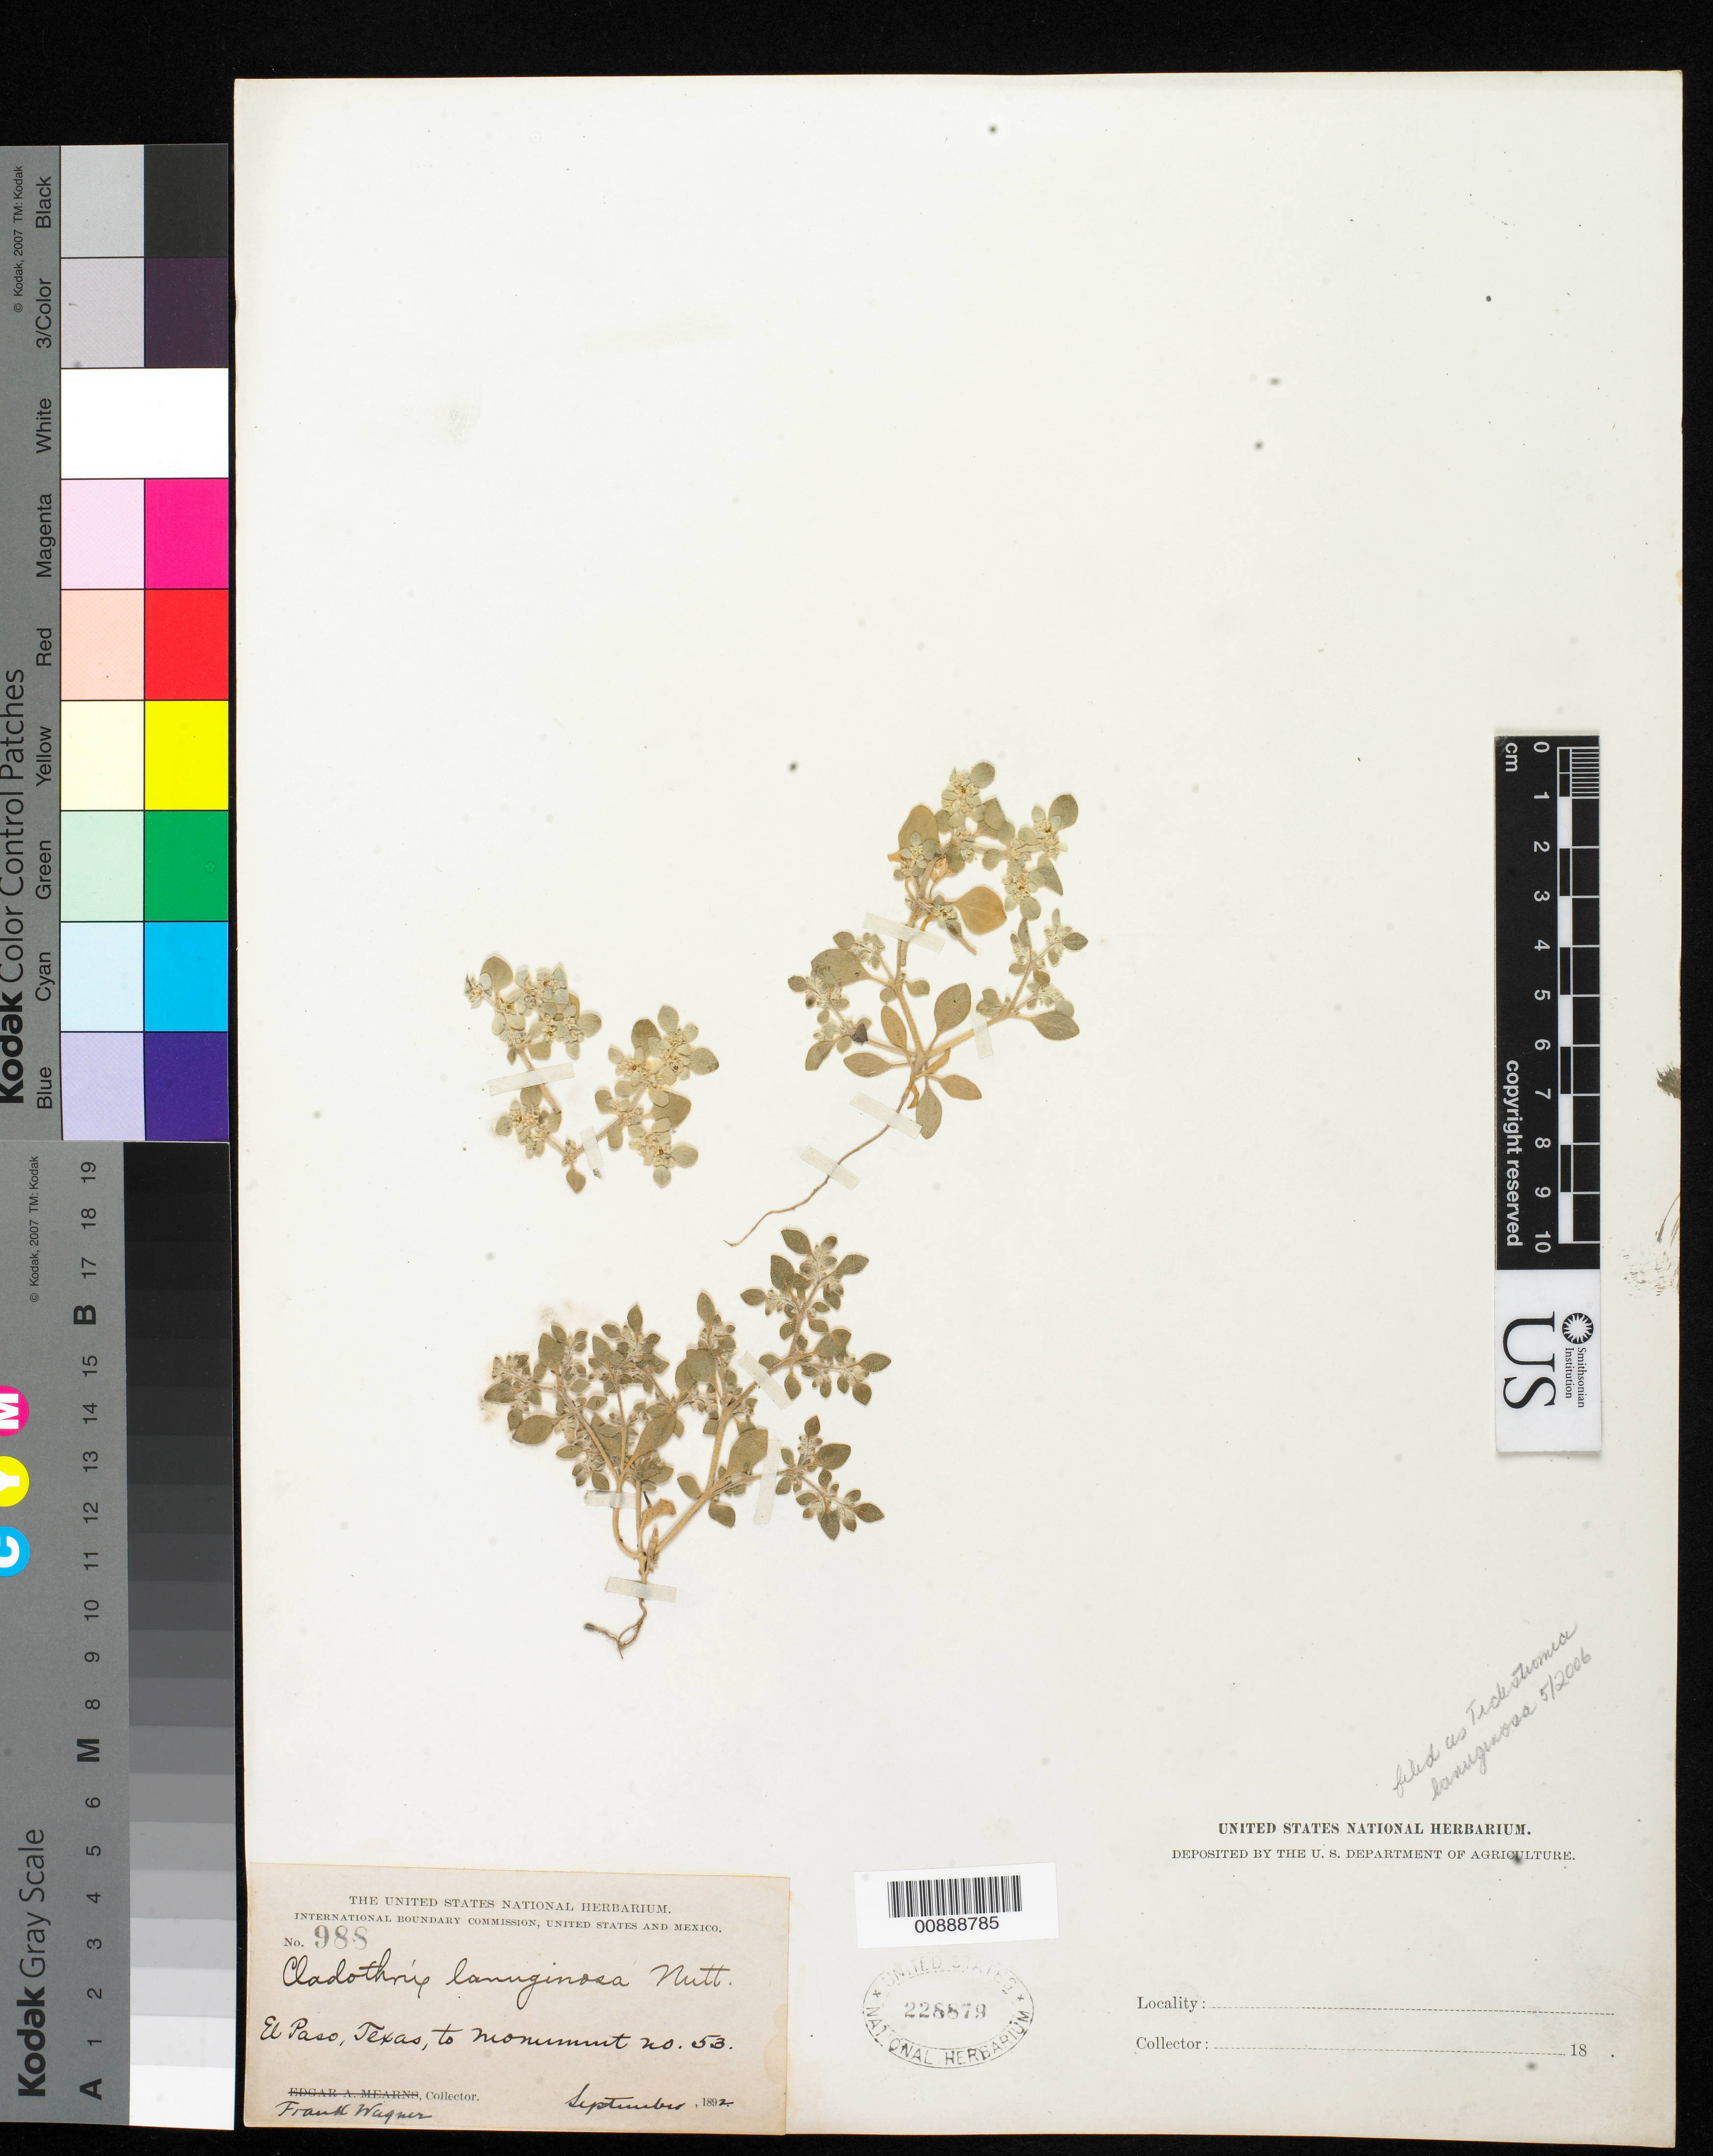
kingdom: Plantae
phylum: Tracheophyta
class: Magnoliopsida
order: Caryophyllales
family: Amaranthaceae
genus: Tidestromia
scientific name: Tidestromia lanuginosa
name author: (Nutt.) Standl.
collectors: F. Wagner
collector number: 988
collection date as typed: Sep 1892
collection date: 1892-09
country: United States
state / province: Texas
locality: El Paso, Texas, to monument no. 53.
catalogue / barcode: US 228879